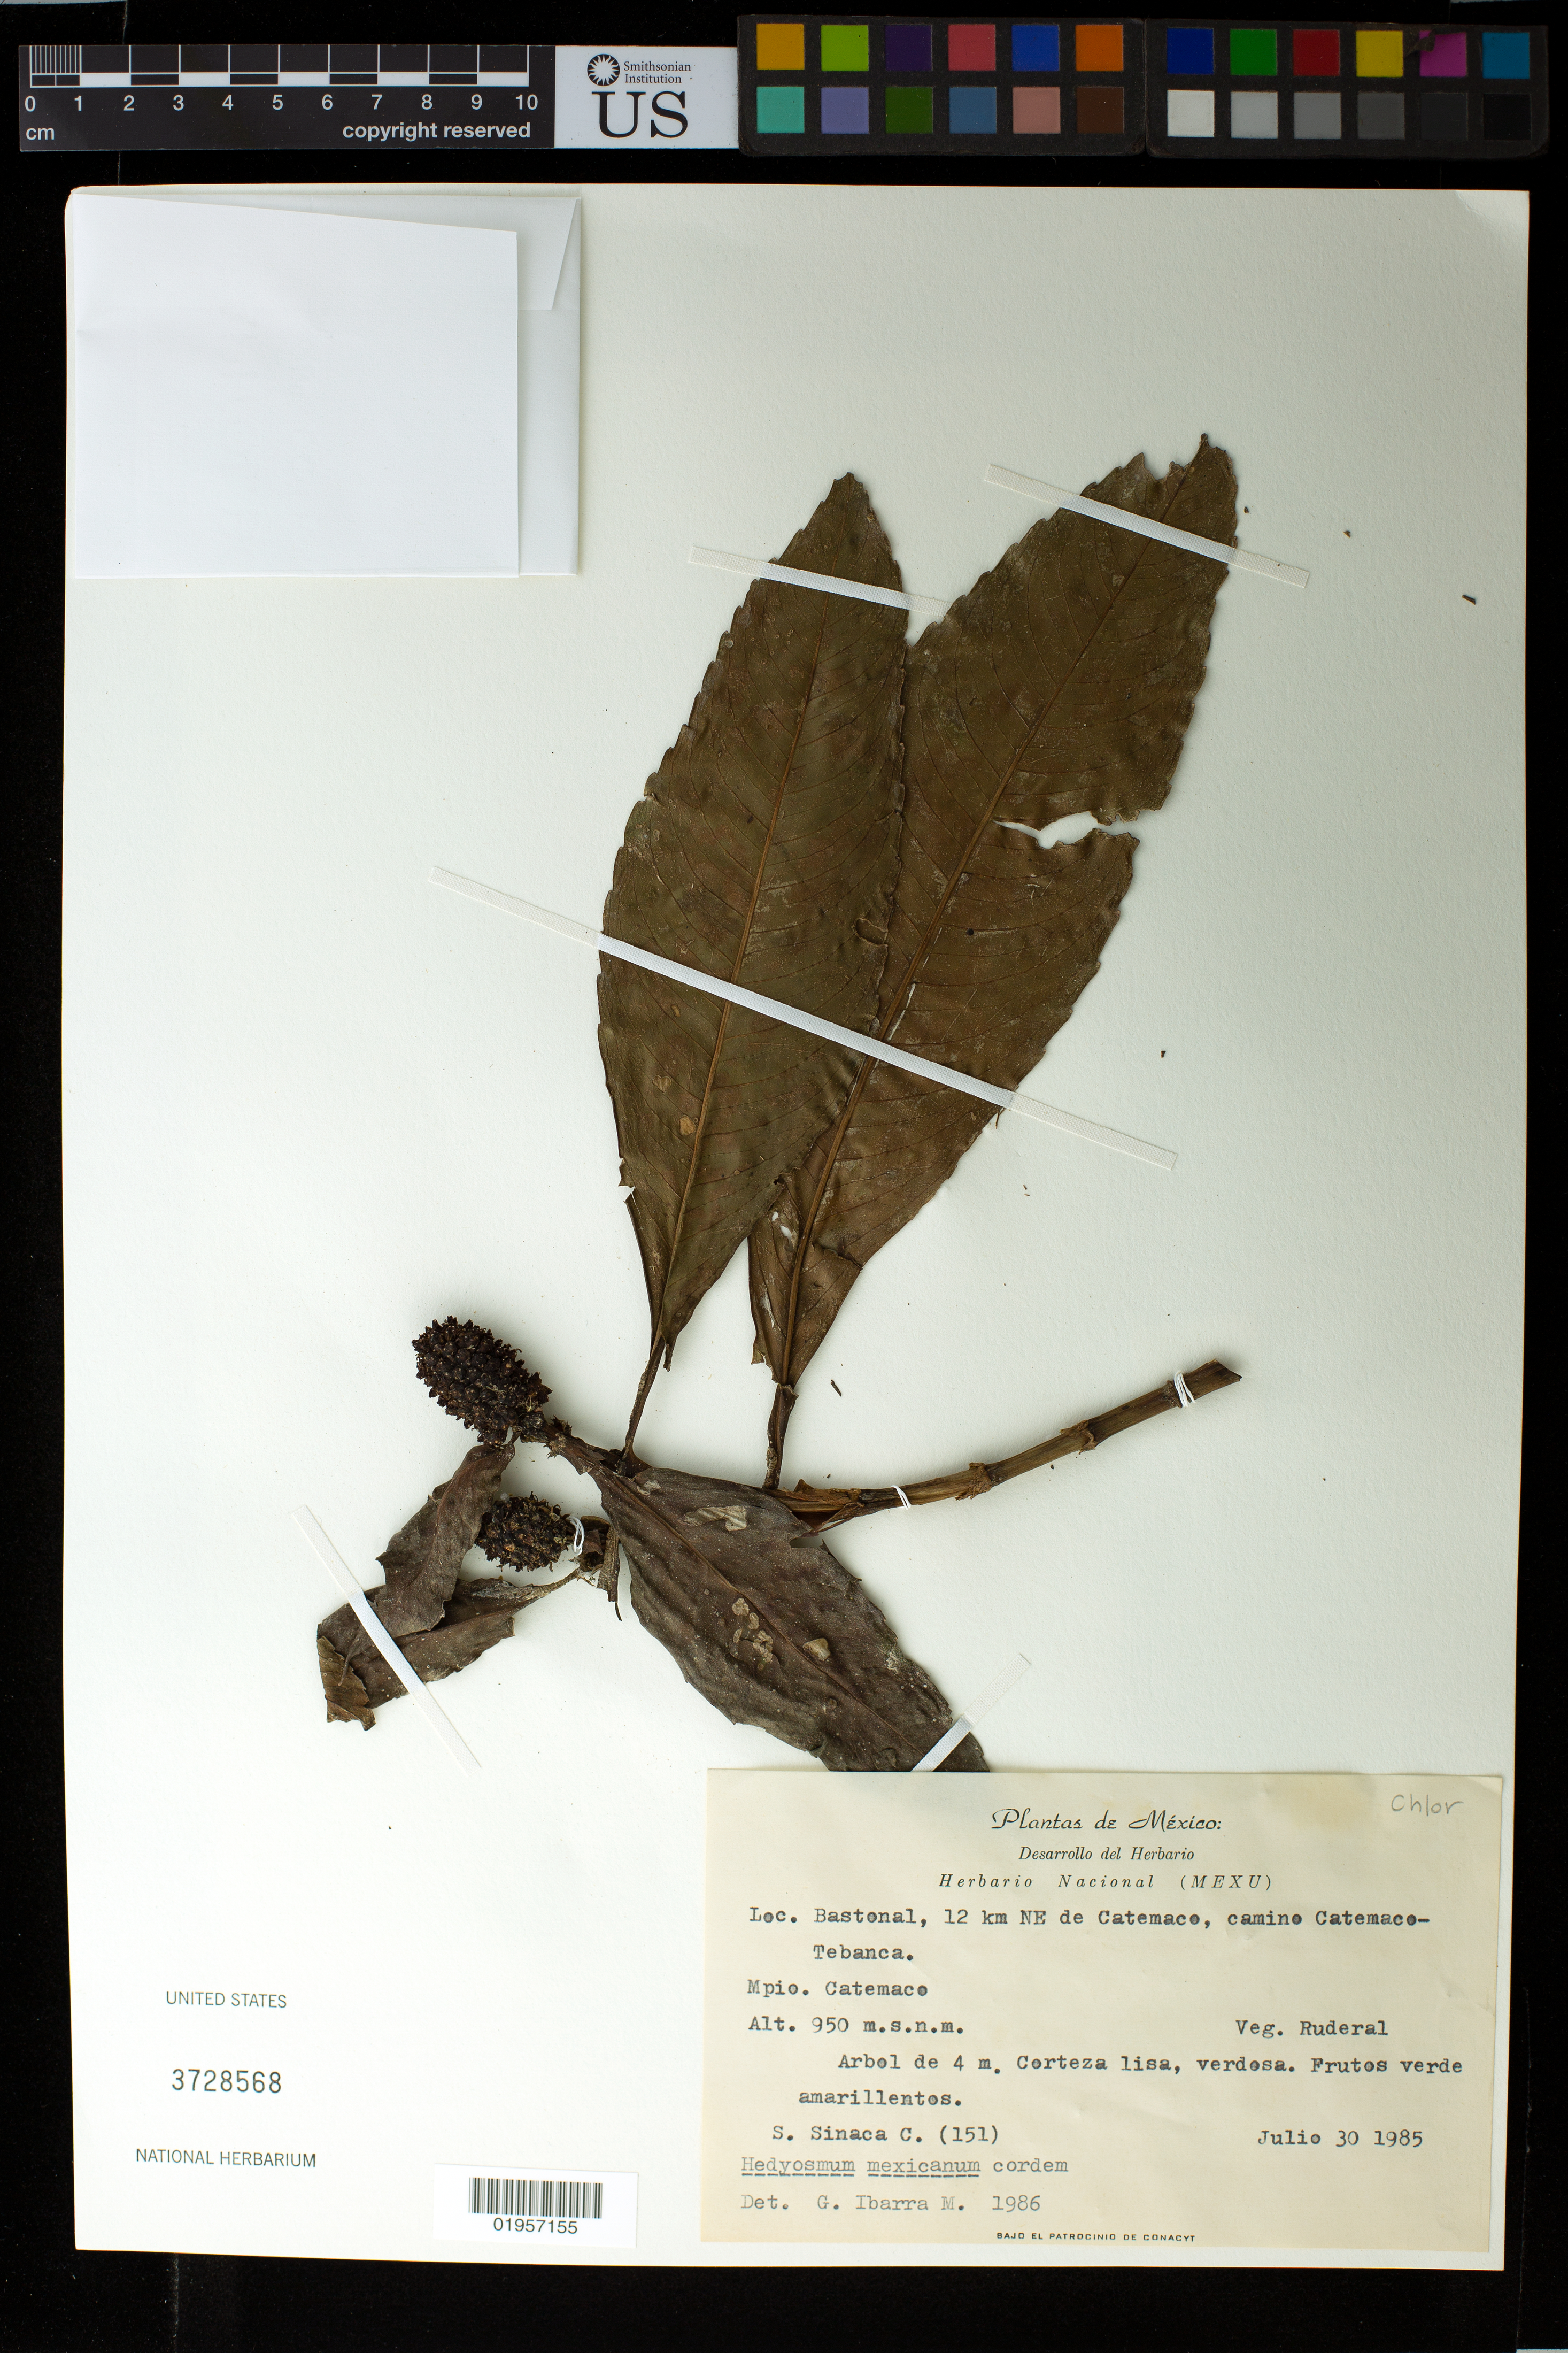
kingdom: Plantae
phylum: Tracheophyta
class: Magnoliopsida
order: Chloranthales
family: Chloranthaceae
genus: Hedyosmum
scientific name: Hedyosmum mexicanum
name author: C. Cordem.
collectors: S. Sinaca-Colin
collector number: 151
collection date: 1985-07-30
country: Mexico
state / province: Veracruz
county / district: Catemaco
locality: Bastonal, 12 km NE de Catemaco, camine Catemaco - Tebanca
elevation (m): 950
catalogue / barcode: US 3728568